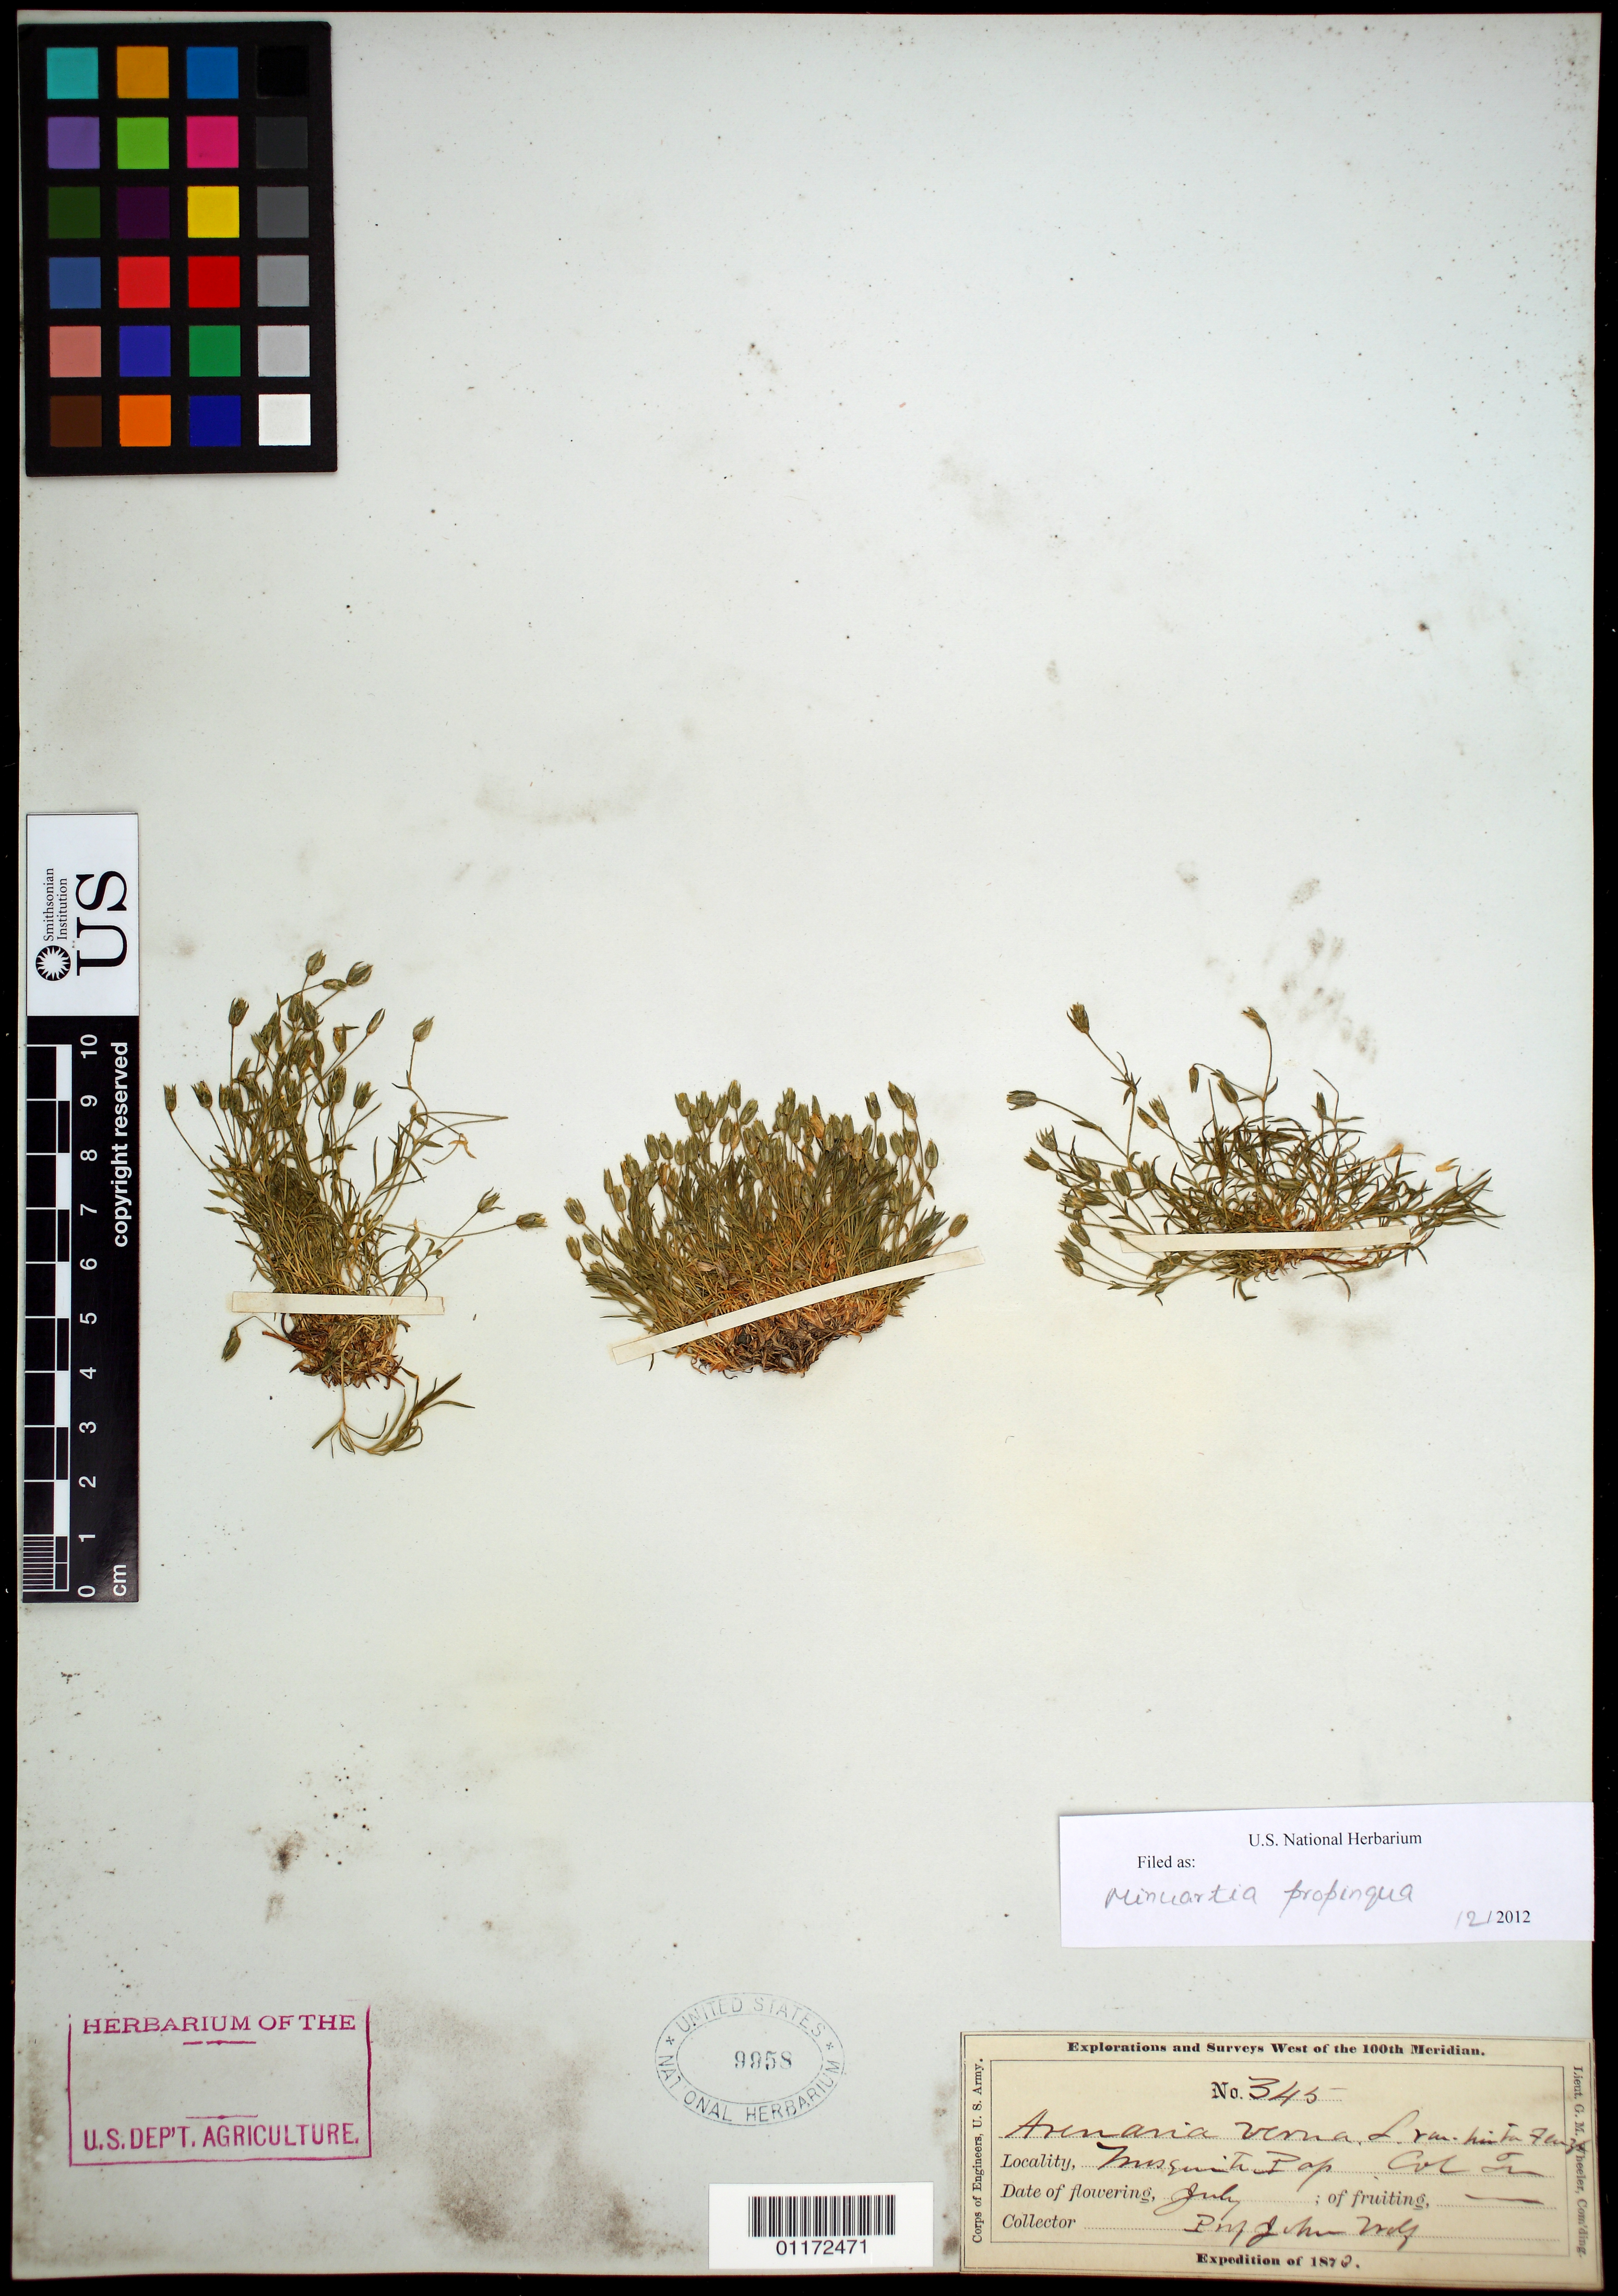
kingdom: Plantae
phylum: Tracheophyta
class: Magnoliopsida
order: Caryophyllales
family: Caryophyllaceae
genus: Minuartia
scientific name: Minuartia propinqua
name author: (Richardson) House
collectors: J. Wolf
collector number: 345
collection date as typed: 1873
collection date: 1873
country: United States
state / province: Colorado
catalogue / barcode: US 9958